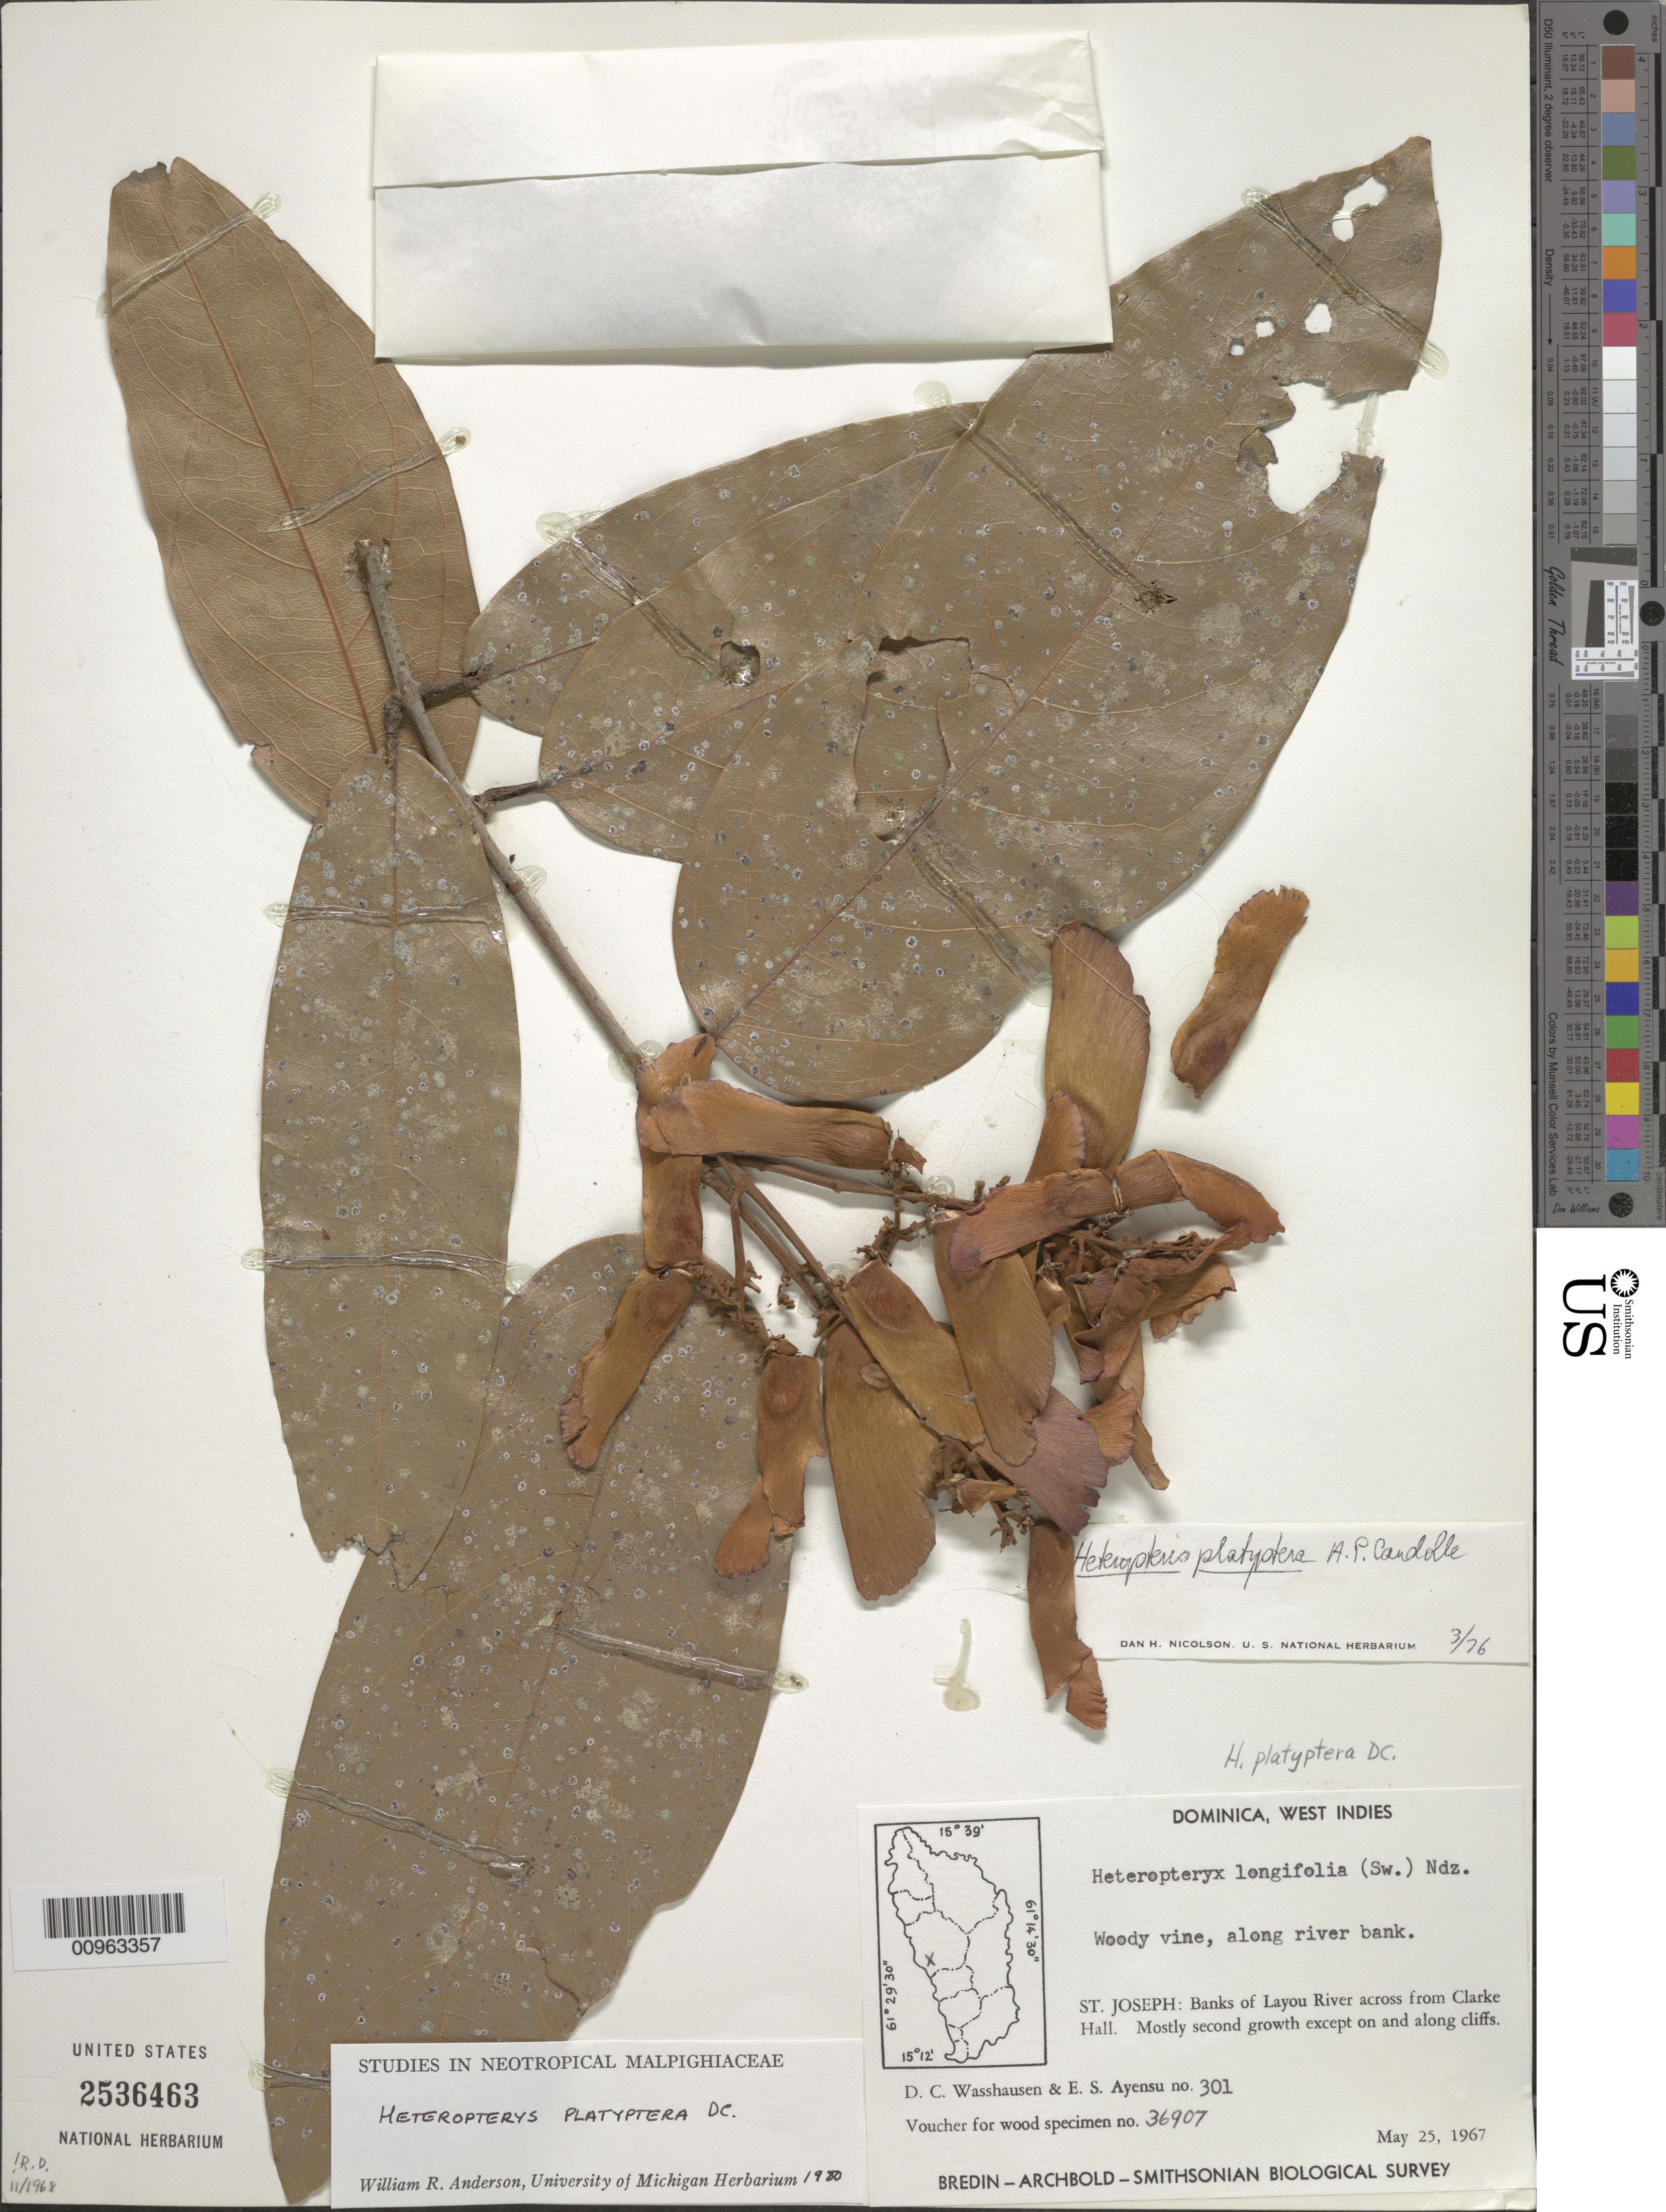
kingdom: Plantae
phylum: Tracheophyta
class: Magnoliopsida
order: Malpighiales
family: Malpighiaceae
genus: Heteropterys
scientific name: Heteropterys platyptera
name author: DC.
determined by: Anderson, W. R., (MICH), University of Michigan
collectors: D. C. Wasshausen & E. S. Ayensu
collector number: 301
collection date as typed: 25 May 1967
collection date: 1967-05-25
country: Dominica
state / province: St. Joseph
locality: Banks of Layou River across from Clarke Hall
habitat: Along river bank, mostly second growth execpt on and along cliffs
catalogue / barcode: US 2536463